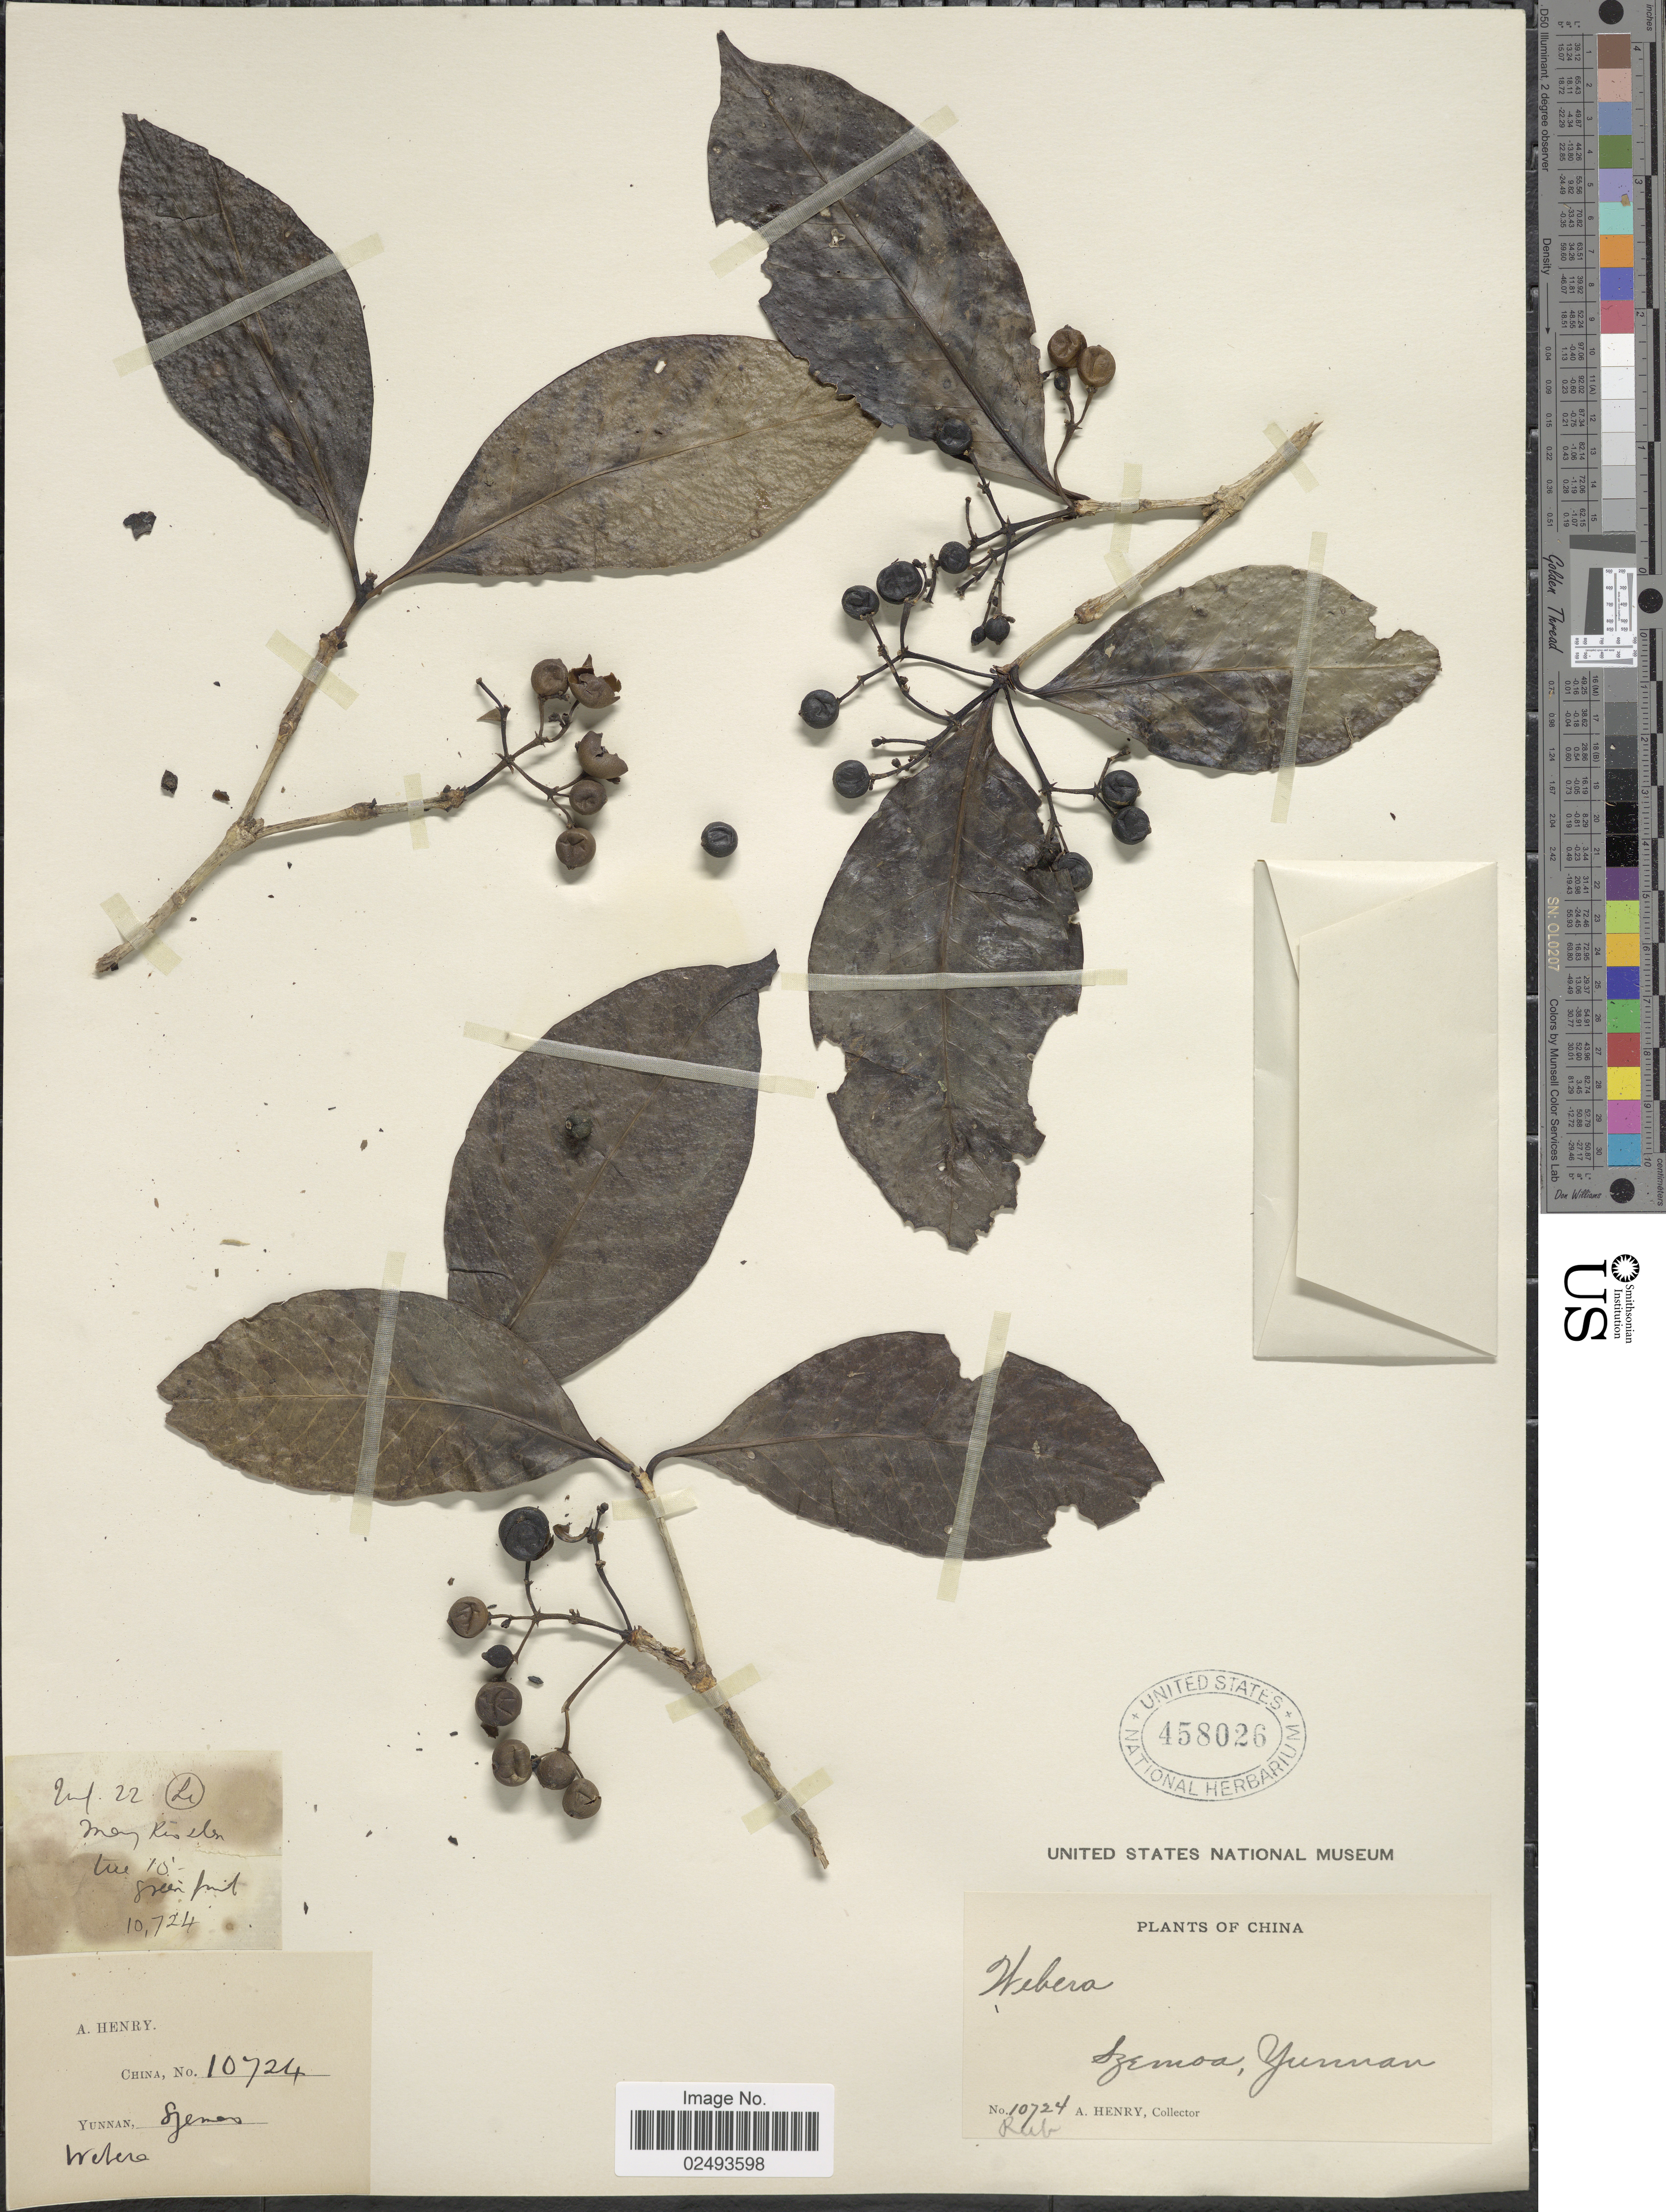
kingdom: Plantae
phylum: Tracheophyta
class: Magnoliopsida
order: Gentianales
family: Rubiaceae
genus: Tarenna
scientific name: Tarenna sp.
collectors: A. Henry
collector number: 10724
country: China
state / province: Yunnan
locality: China, Yunnan, Sjemoa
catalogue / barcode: US 458026